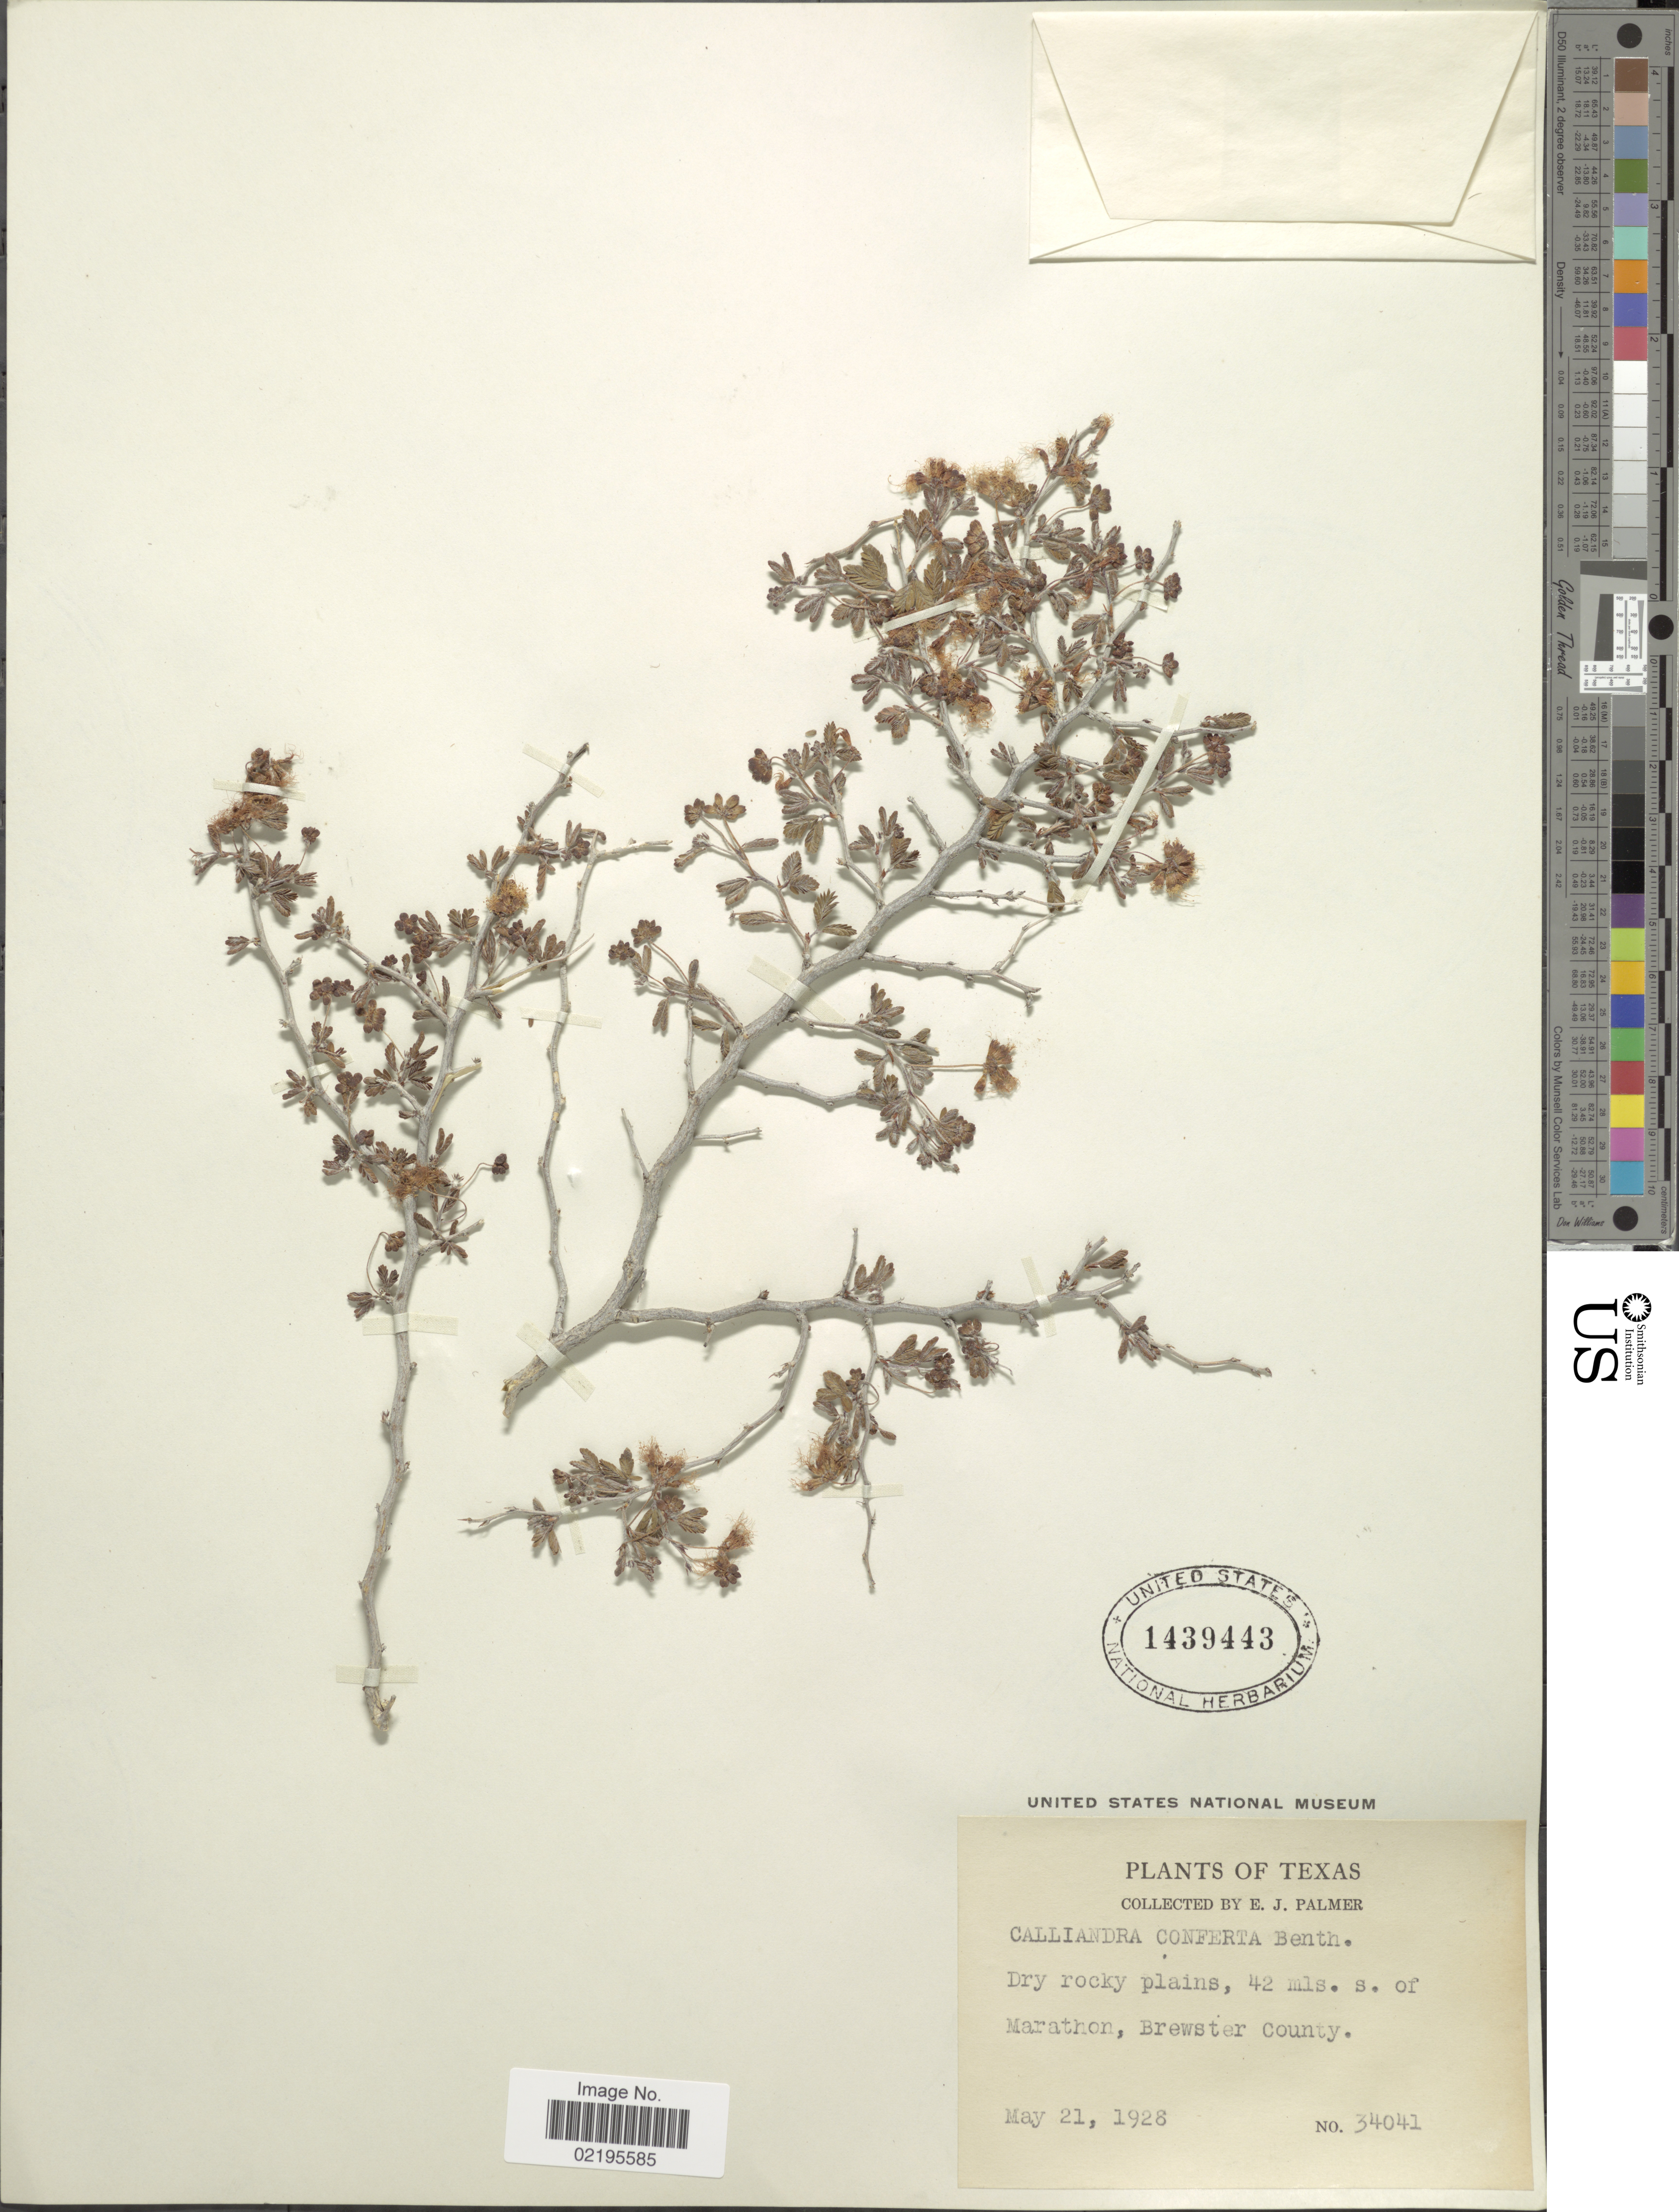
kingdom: Plantae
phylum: Tracheophyta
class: Magnoliopsida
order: Fabales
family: Fabaceae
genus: Calliandra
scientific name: Calliandra eriophylla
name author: Benth.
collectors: E. J. Palmer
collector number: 34041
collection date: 1928-05-21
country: United States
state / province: Texas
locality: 42 mls. s of Marathon, Brewster County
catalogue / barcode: US 1439443